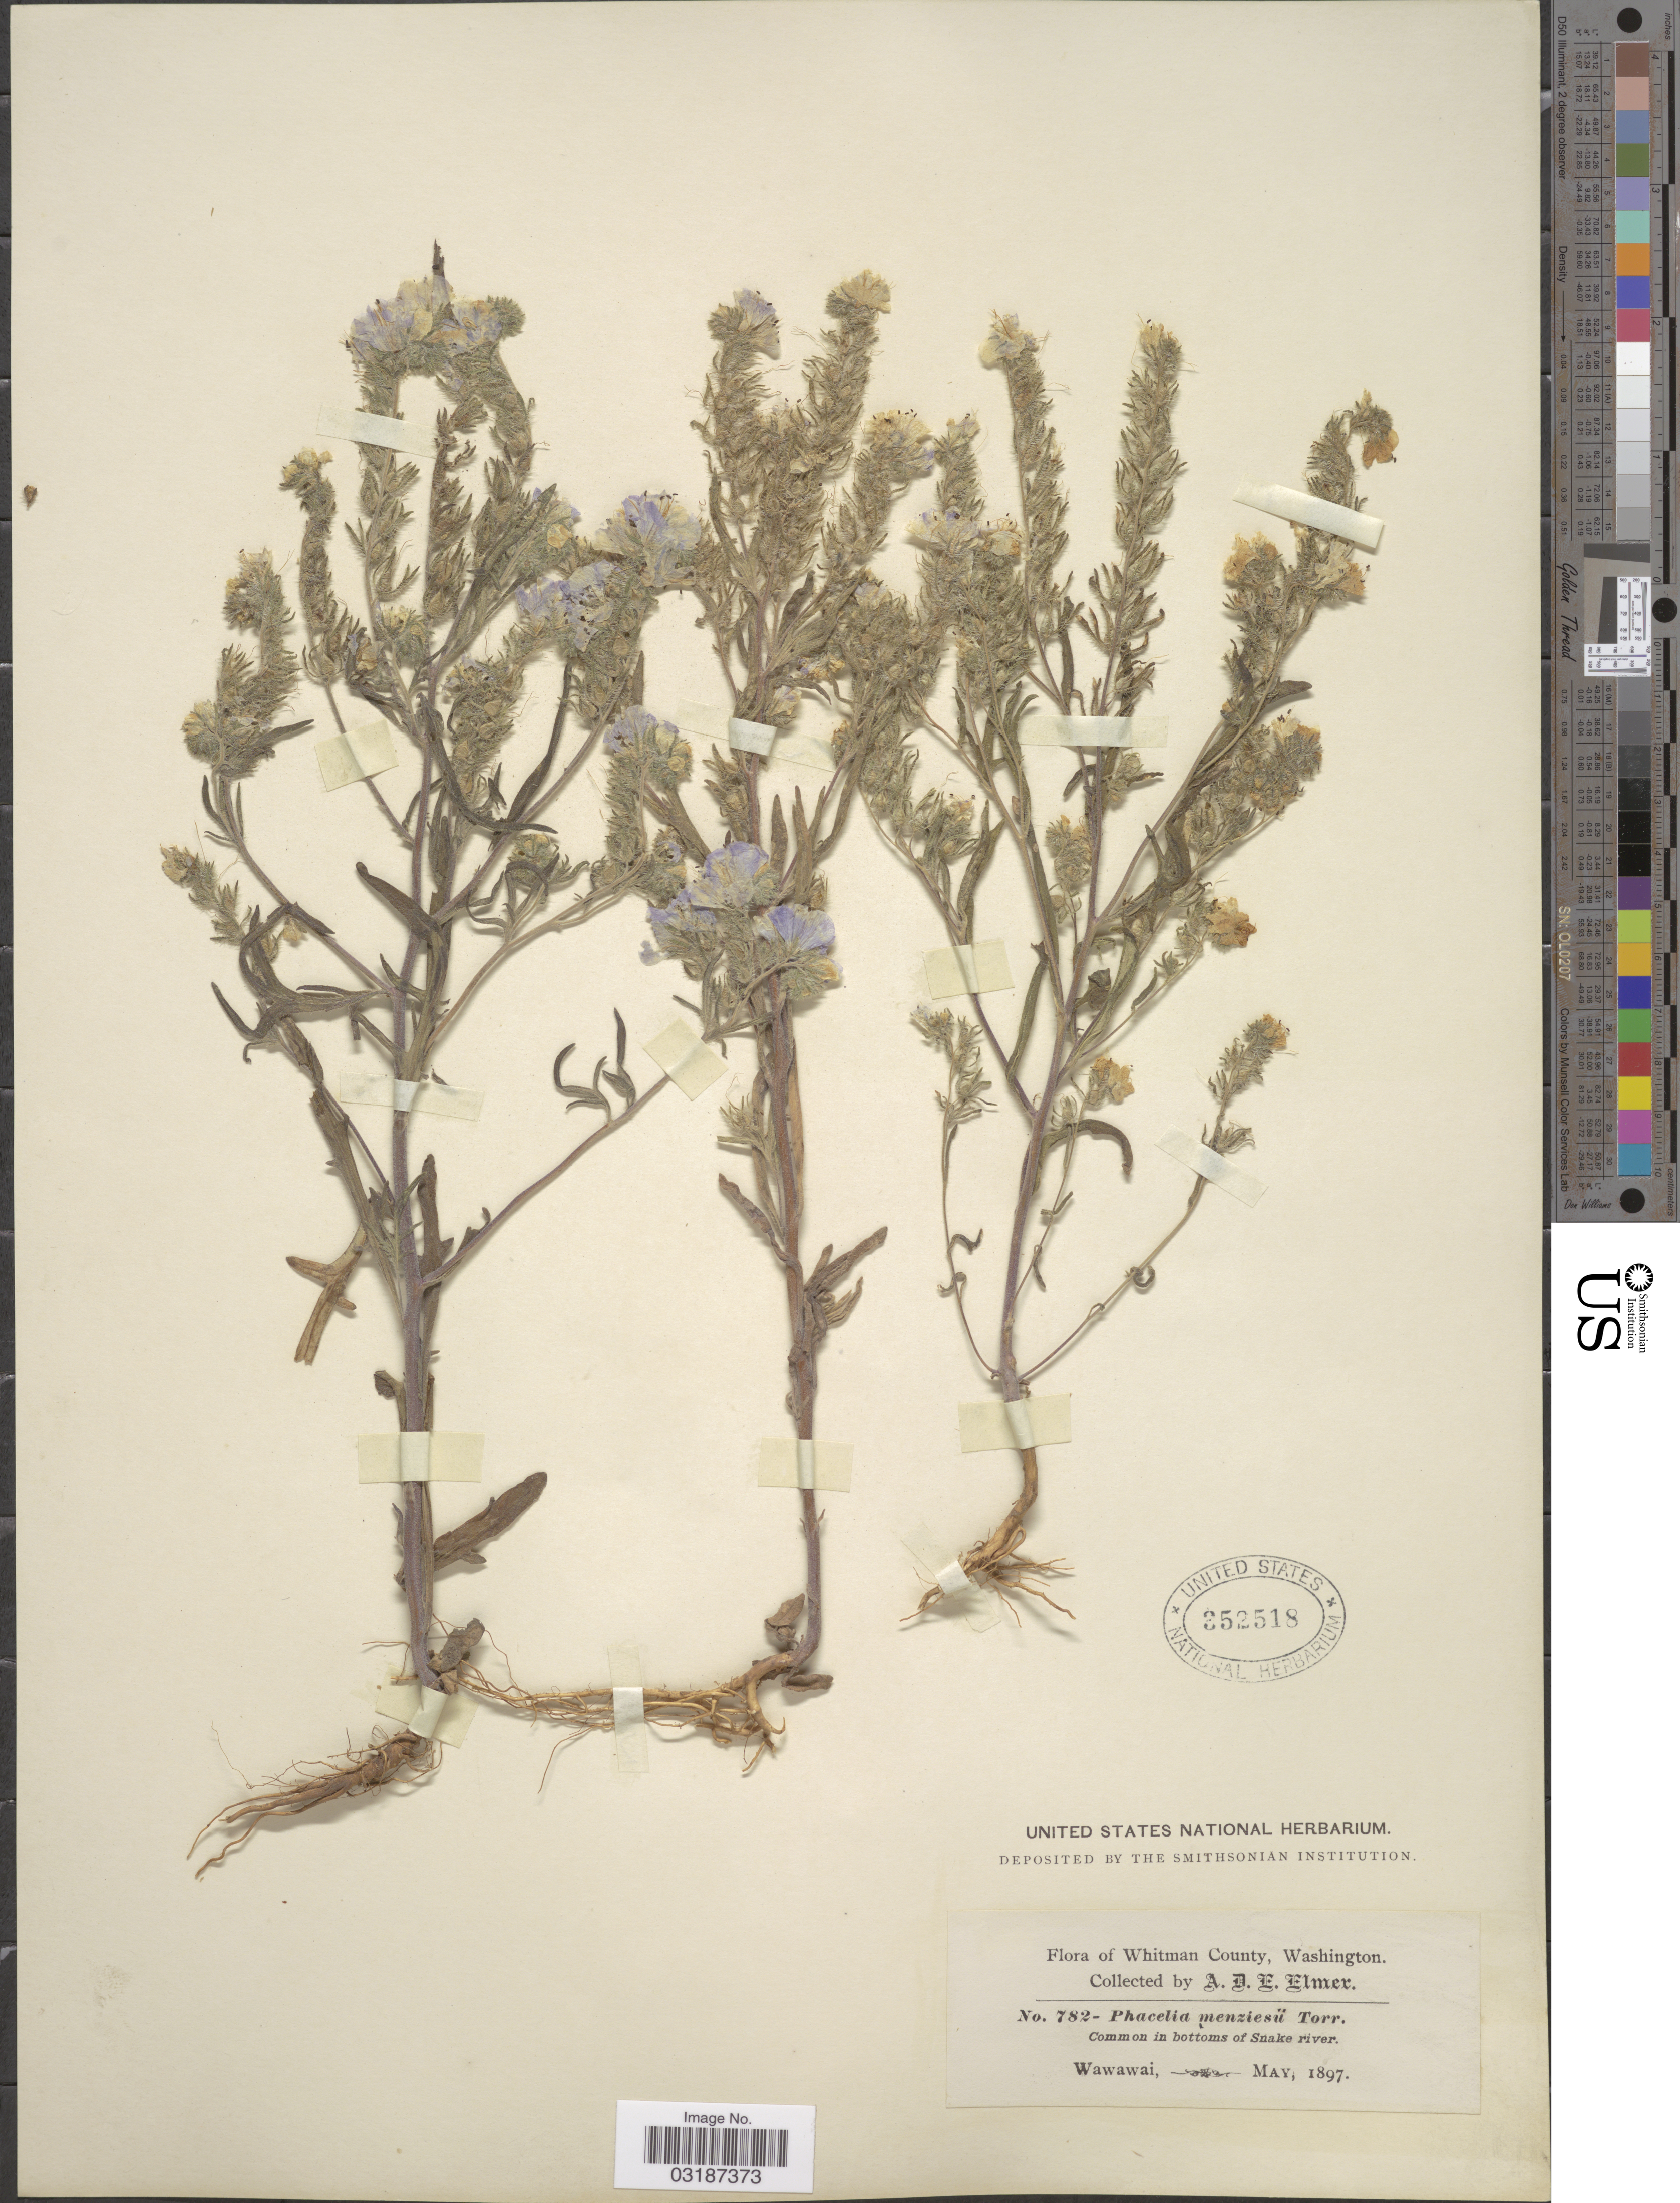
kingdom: Plantae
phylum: Tracheophyta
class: Magnoliopsida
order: Boraginales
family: Hydrophyllaceae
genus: Phacelia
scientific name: Phacelia linearis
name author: (Pursh) Holz.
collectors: A. D. E. Elmer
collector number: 782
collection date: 1897-05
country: United States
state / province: Washington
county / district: Whitman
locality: Whitman County. Common in bottoms of Snake river. Wawawai.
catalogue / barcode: US 352518